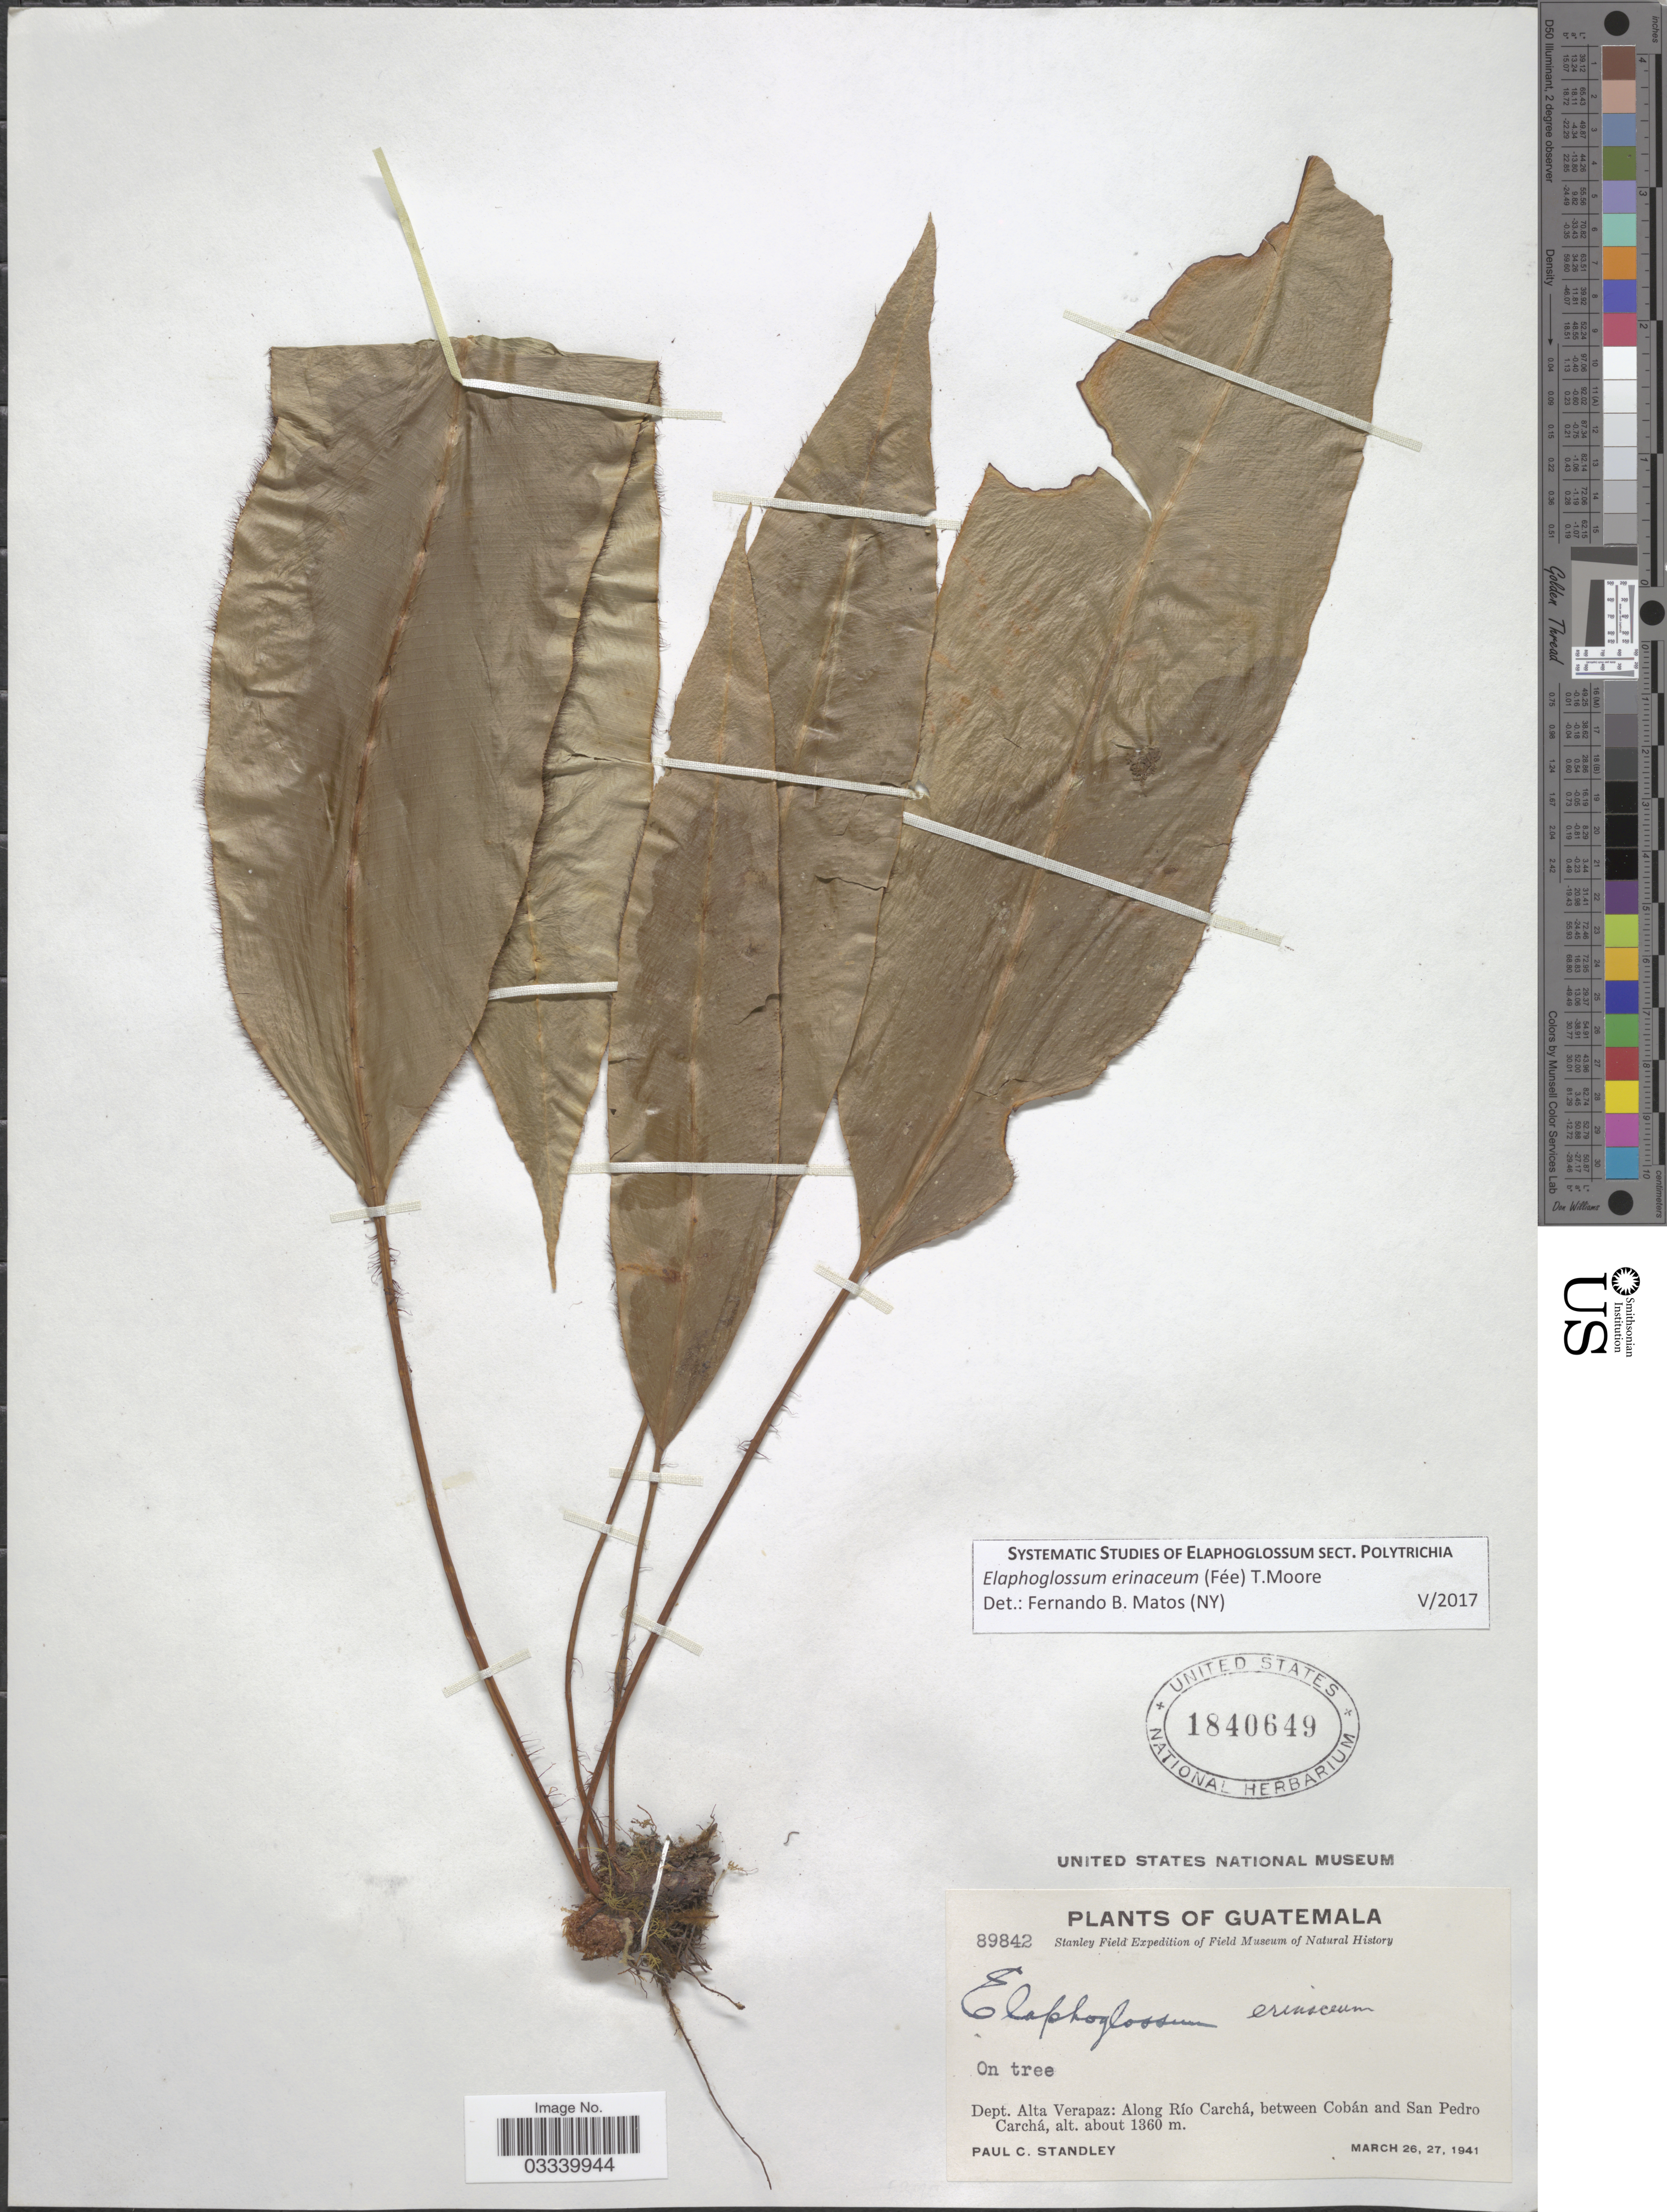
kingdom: Plantae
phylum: Tracheophyta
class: Polypodiopsida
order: Polypodiales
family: Dryopteridaceae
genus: Elaphoglossum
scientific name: Elaphoglossum erinaceum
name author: (Fée) T. Moore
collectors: P. C. Standley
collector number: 89842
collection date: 1941-03-26/1941-03-27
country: Guatemala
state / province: Alta Verapaz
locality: Dept. Alta Verapaz: Along Río Carchá, between Cobán and San Pedro Carchá.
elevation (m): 1360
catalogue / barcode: US 1840649